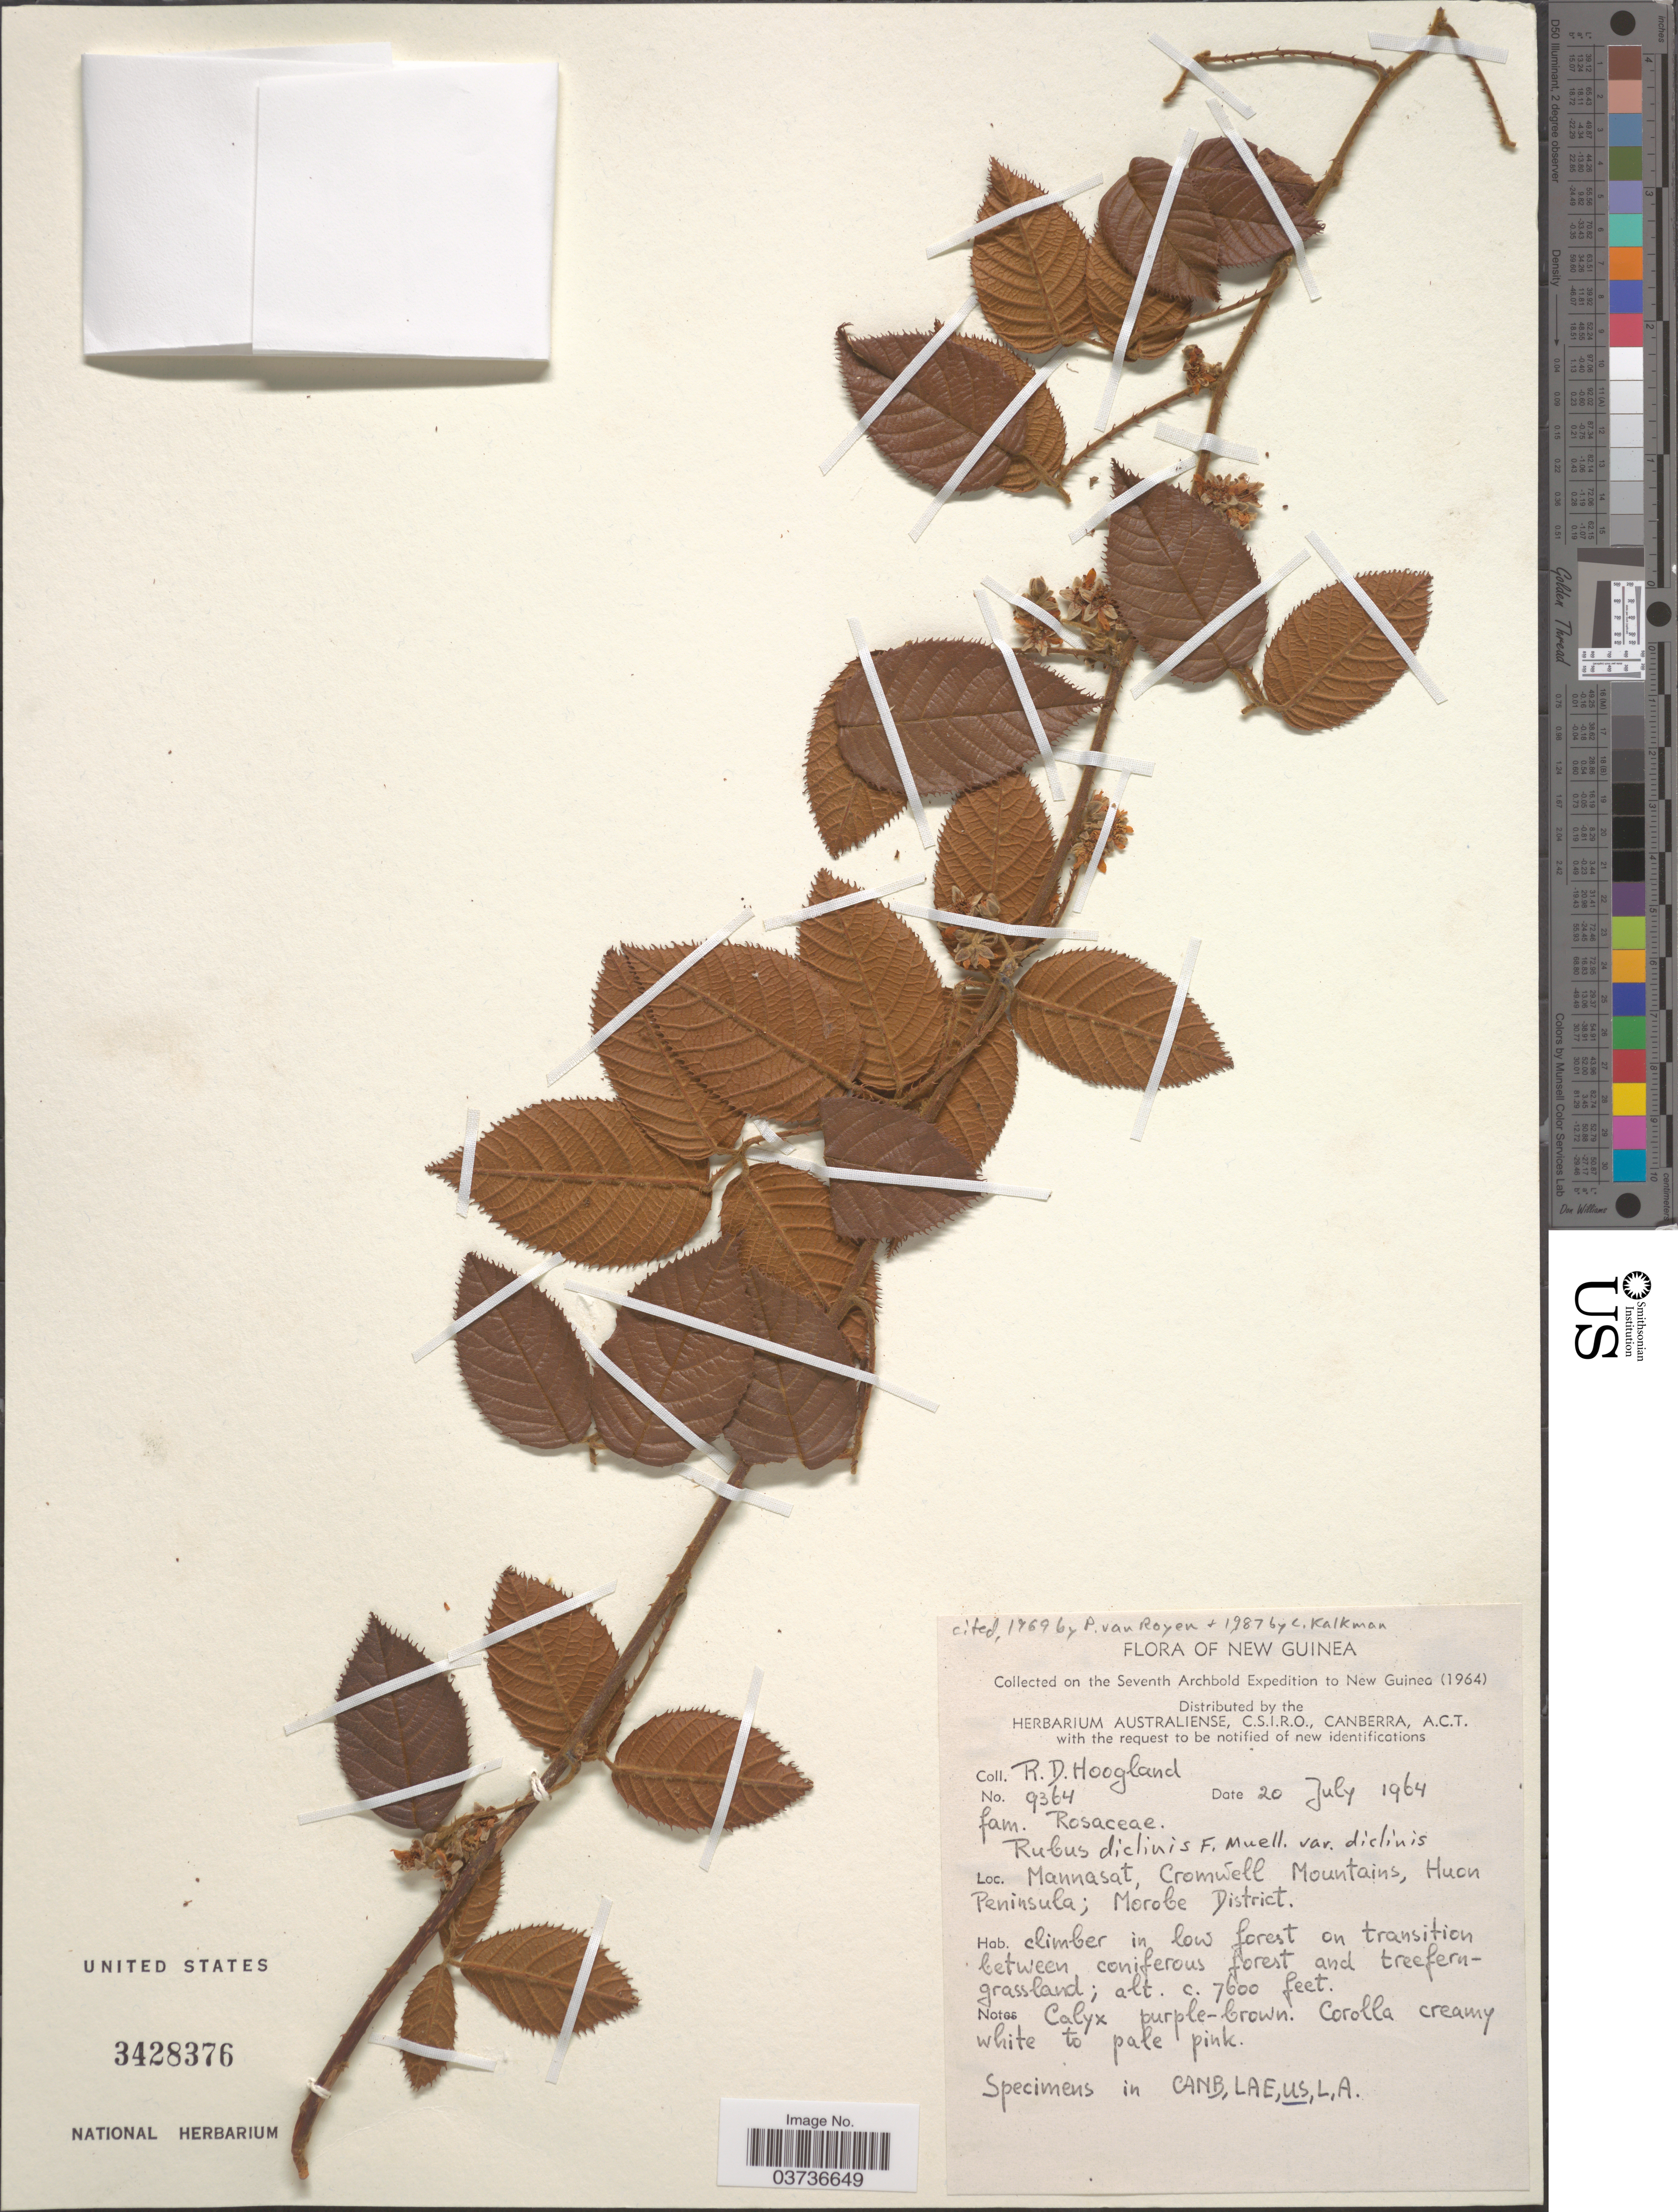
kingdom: Plantae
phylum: Tracheophyta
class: Magnoliopsida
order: Rosales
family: Rosaceae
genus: Rubus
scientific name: Rubus diclinis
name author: F. Muell.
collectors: R. D. Hoogland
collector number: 9364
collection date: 1964-07-20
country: Papua New Guinea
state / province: Morobe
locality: New Guinea. Mannasat, Cromwell Mountains, Huon Peninsula; Morobe District.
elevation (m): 2316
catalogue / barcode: US 3428376